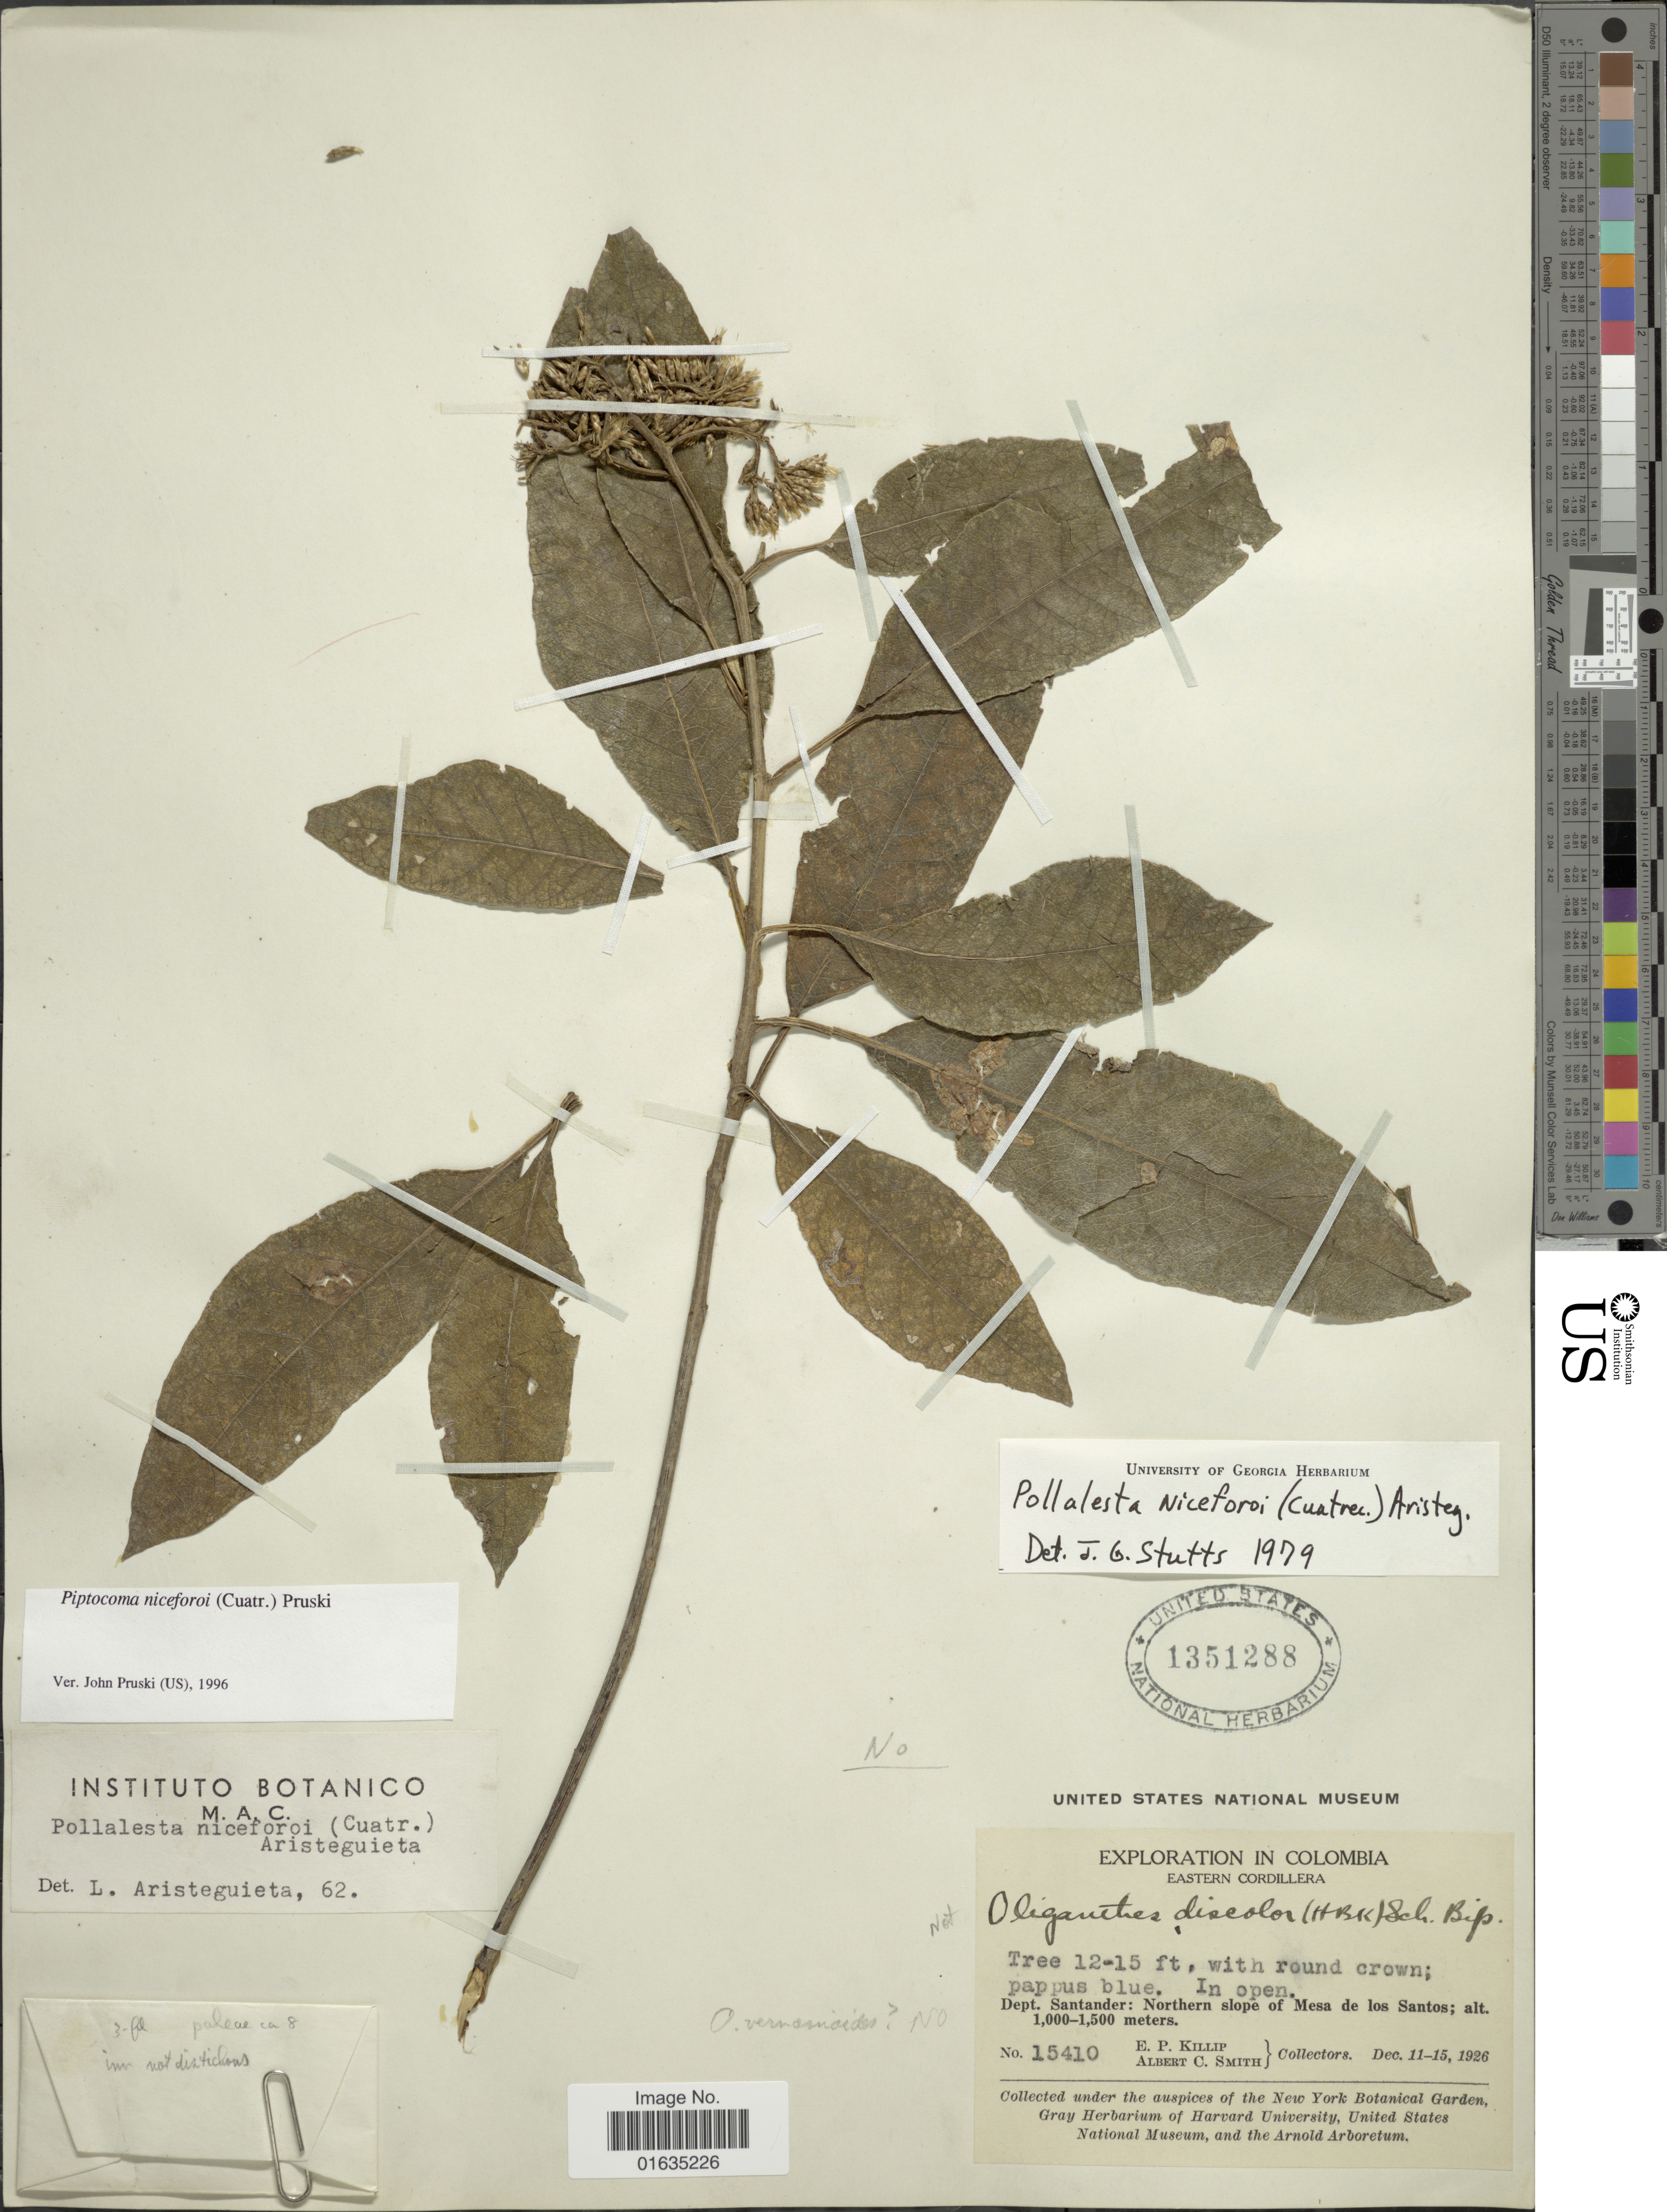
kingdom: Plantae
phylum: Tracheophyta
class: Magnoliopsida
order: Asterales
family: Asteraceae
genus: Piptocoma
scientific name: Piptocoma niceforoi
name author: (Cuatrec.) H. Rob.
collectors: E. P. Killip & A. C. Smith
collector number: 15410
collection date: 1926-12-11/1926-12-15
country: Colombia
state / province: Santander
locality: Northern slope of Mesa de los Santos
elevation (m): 1000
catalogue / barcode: US 1351288